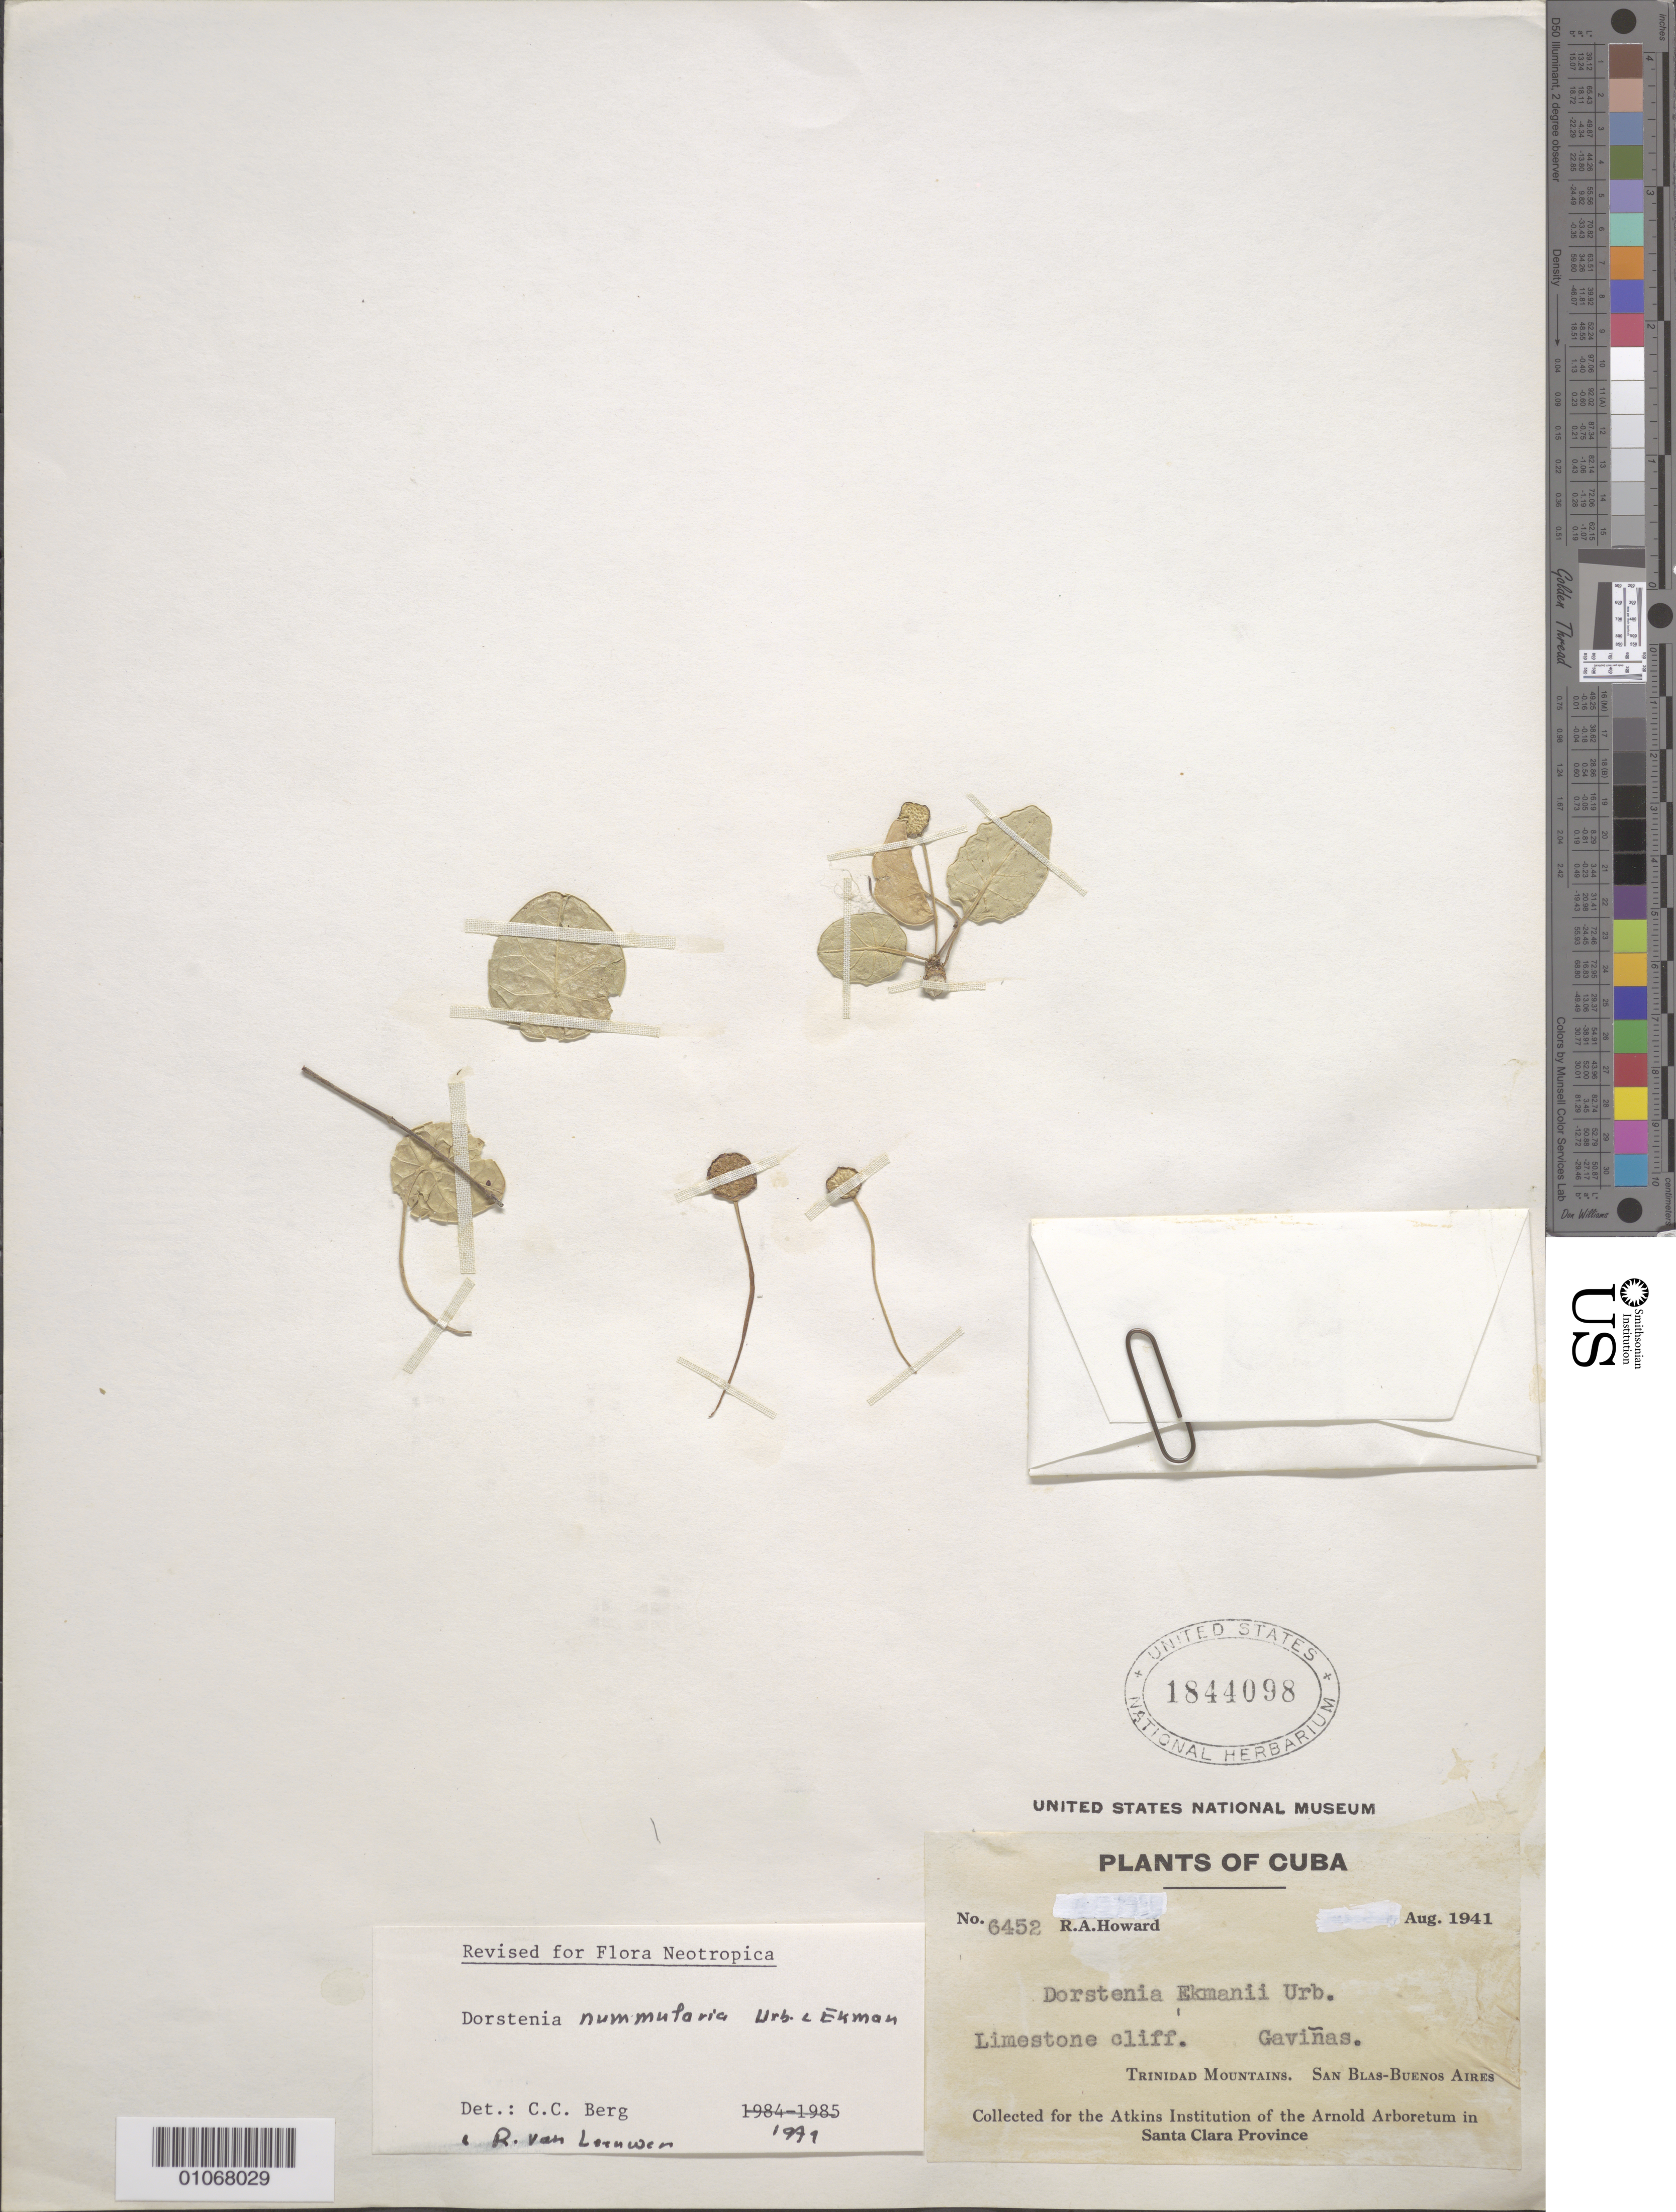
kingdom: Plantae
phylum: Tracheophyta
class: Magnoliopsida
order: Rosales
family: Moraceae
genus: Dorstenia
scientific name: Dorstenia nummularia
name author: Urb. & Ekman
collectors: R. A. Howard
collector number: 6452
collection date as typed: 01 Aug 1941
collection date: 1941-08-01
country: Cuba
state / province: Villa Clara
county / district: Santa Clara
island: Cuba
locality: Trinidad Mountains, San Blas- Buenos Aires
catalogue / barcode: US 1844098